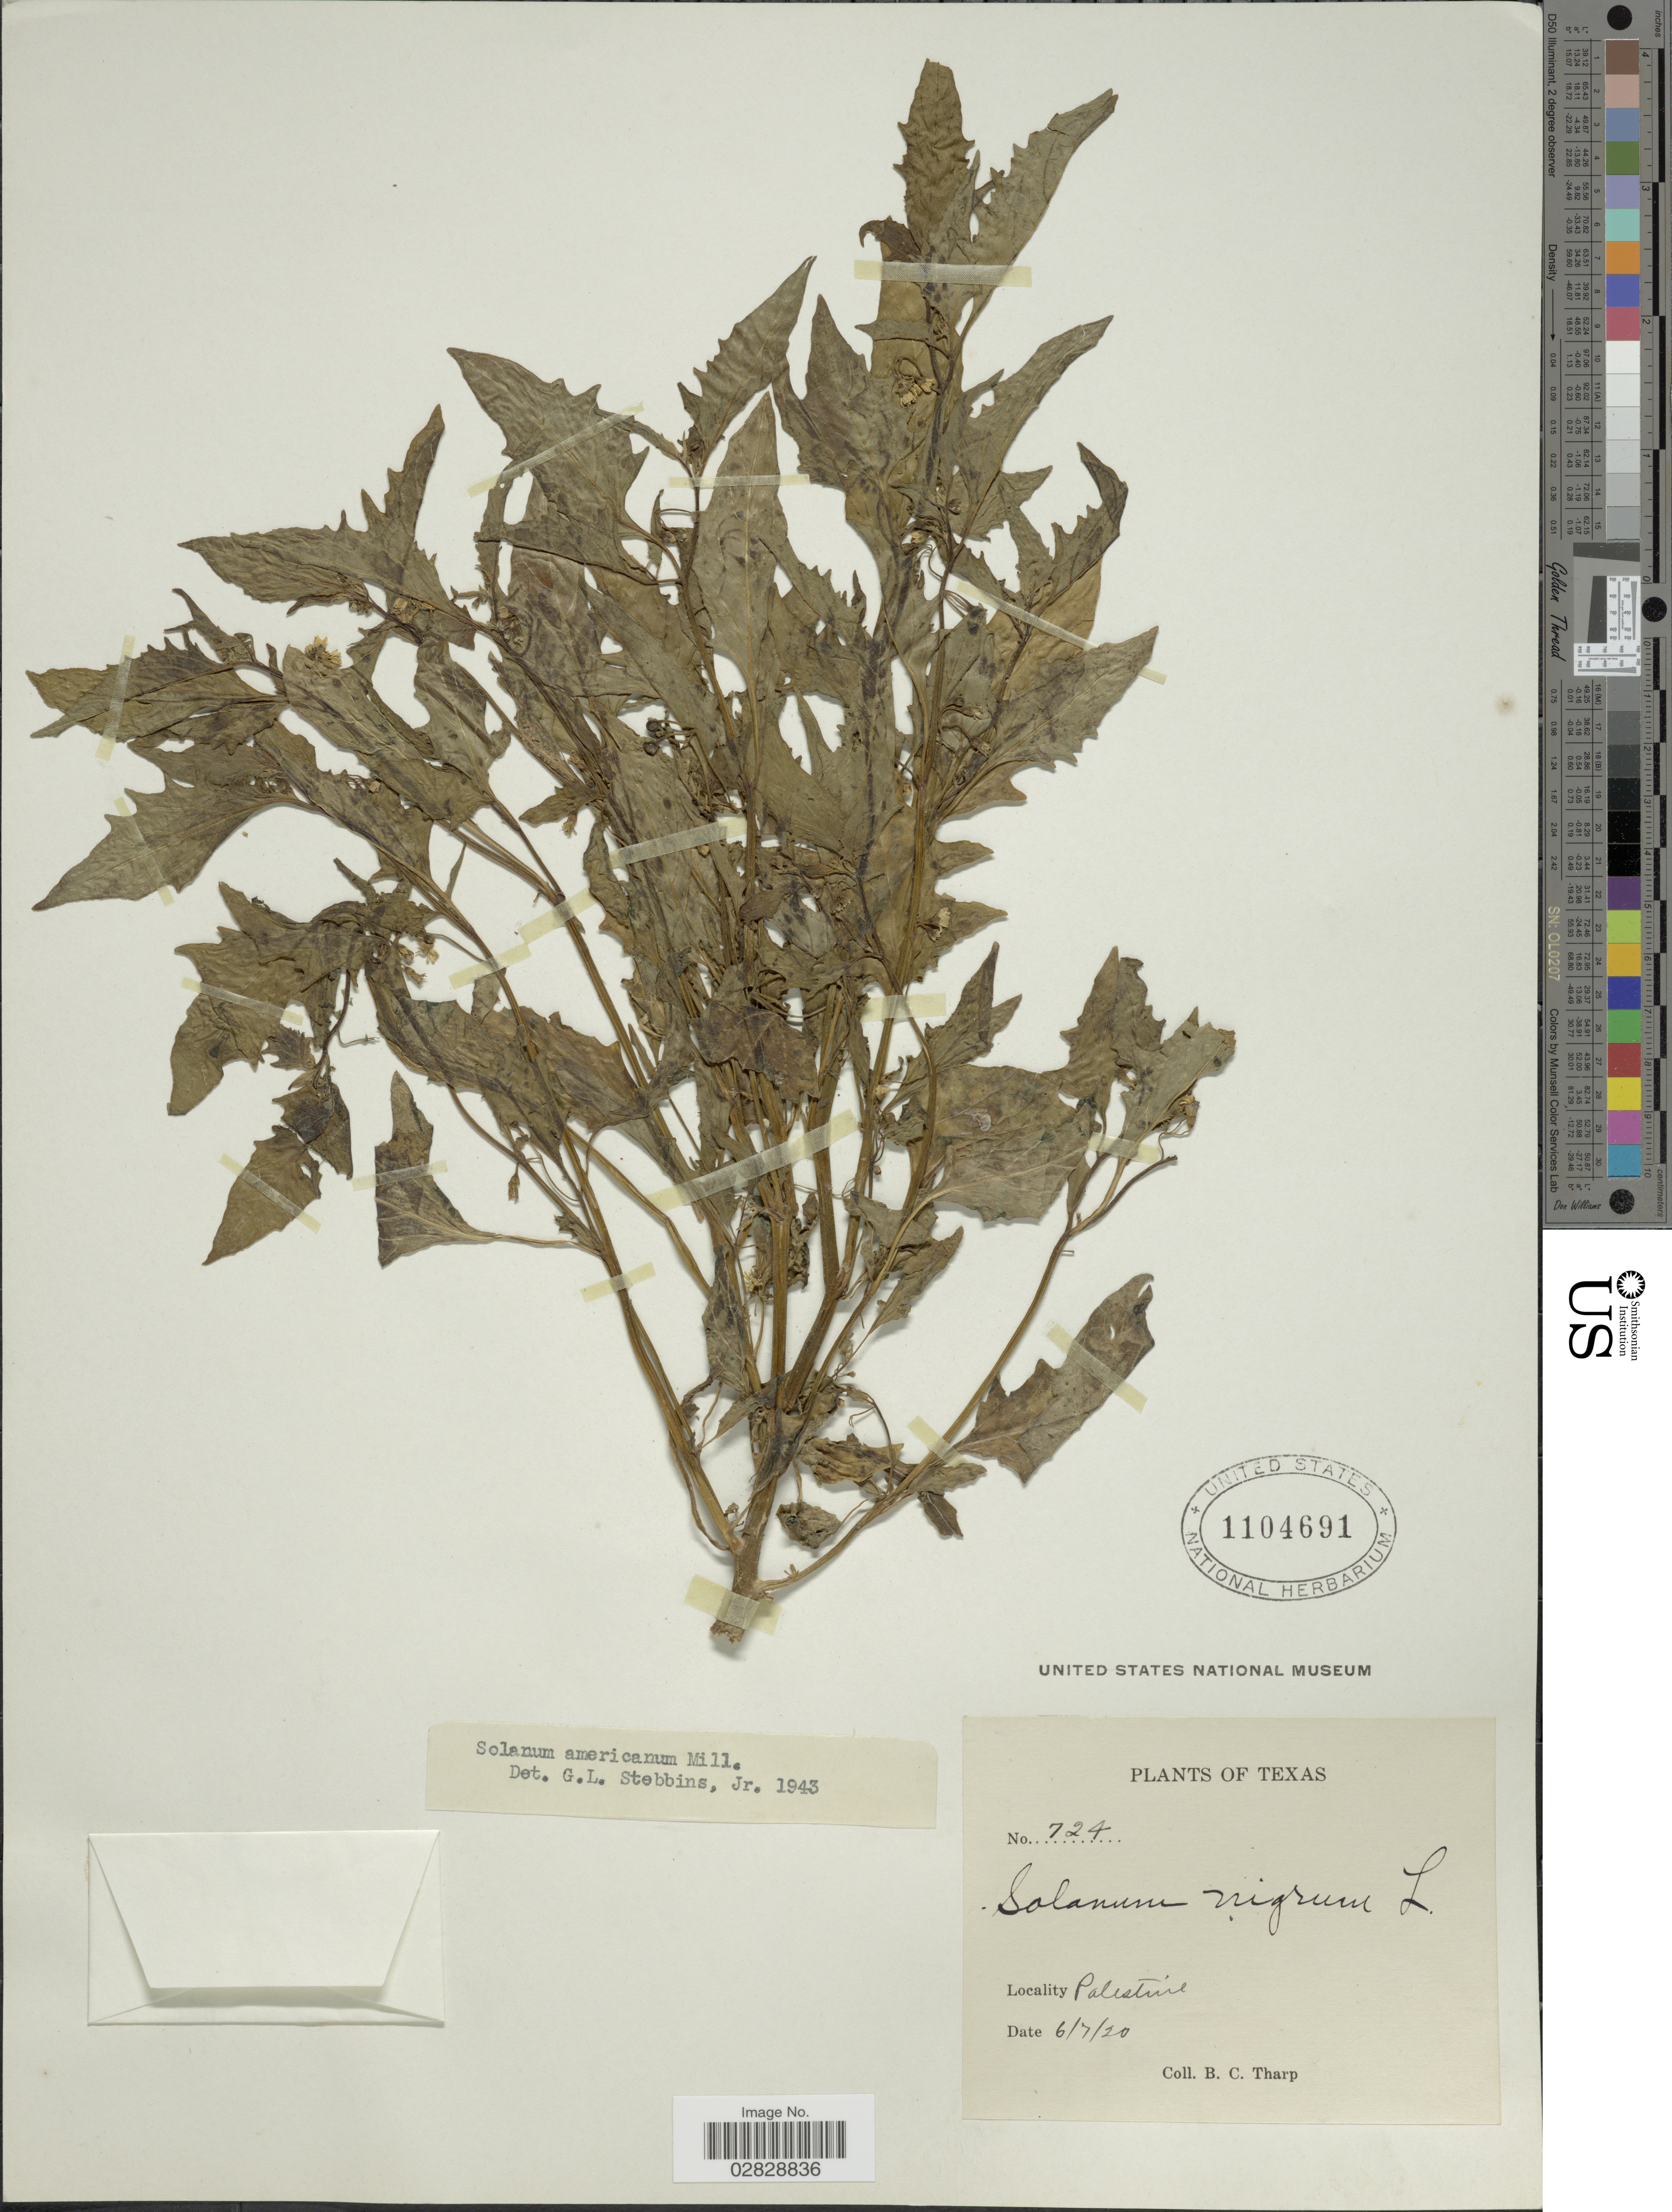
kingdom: Plantae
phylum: Tracheophyta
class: Magnoliopsida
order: Solanales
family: Solanaceae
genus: Solanum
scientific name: Solanum interius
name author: Rydb.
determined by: Knapp, S. D.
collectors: B. C. Tharp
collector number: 724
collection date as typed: Transcribed d/m/y: 7/6/20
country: United States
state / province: Texas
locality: Palestine.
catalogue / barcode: US 1104691